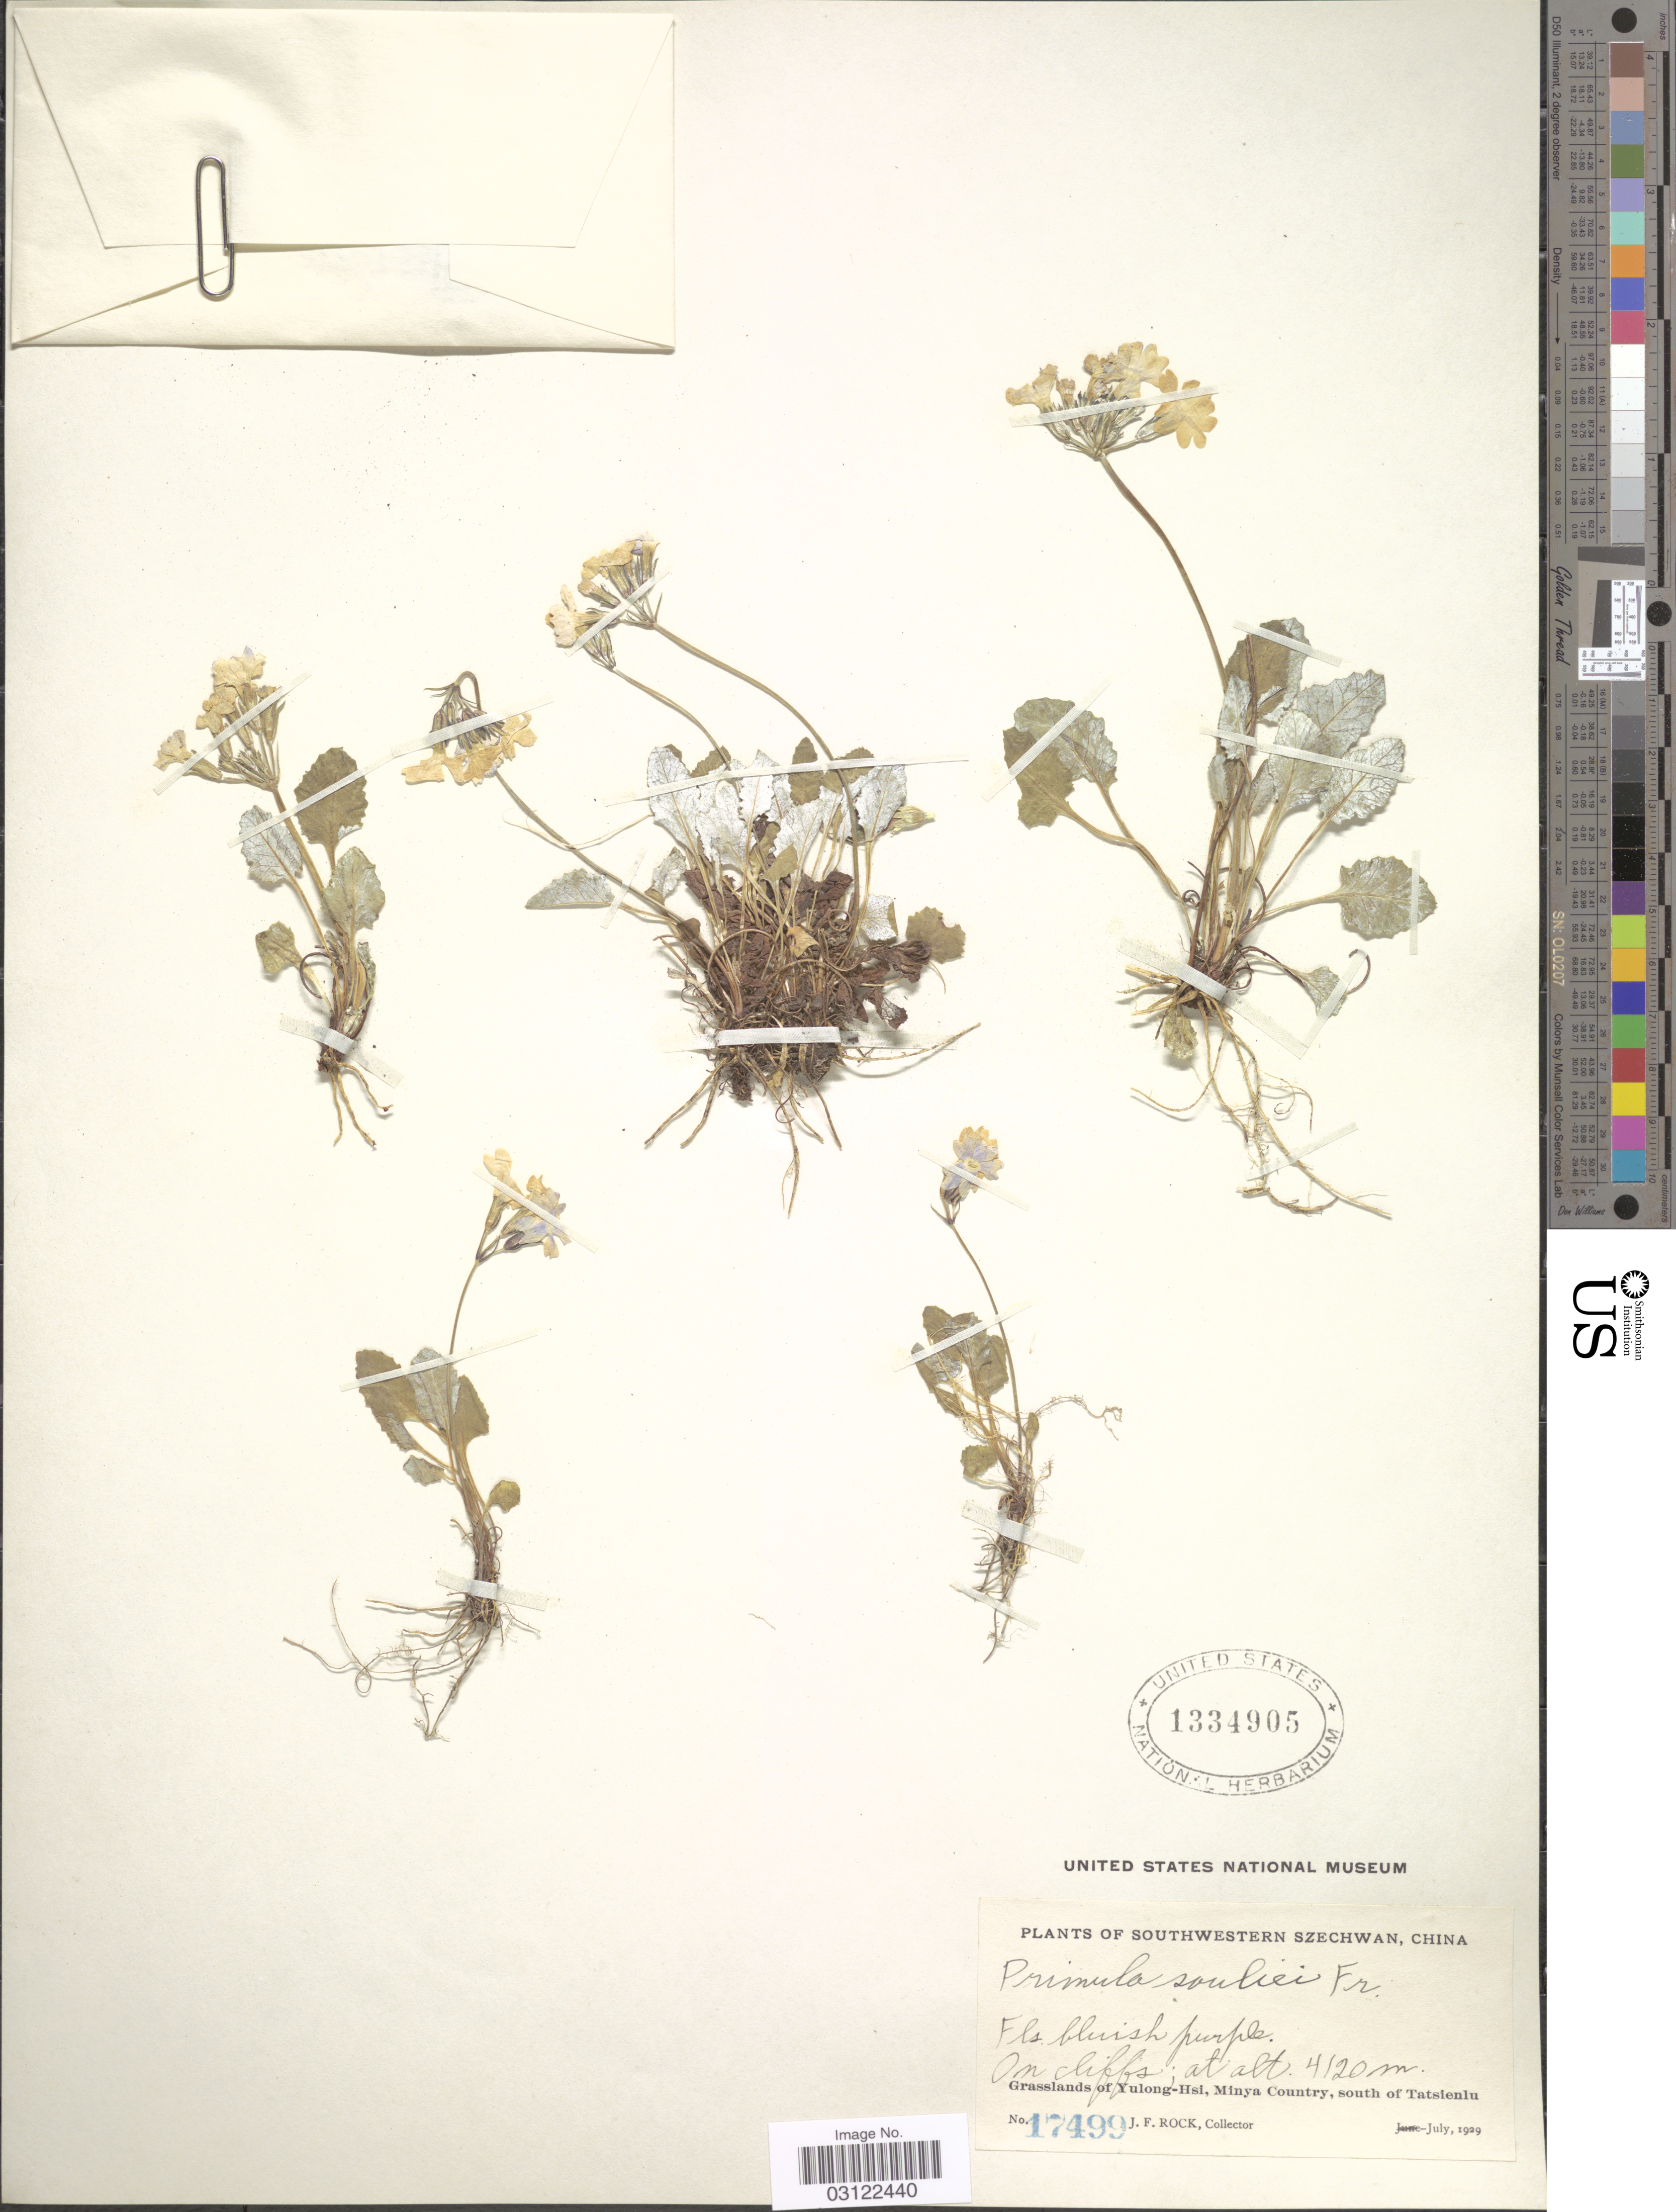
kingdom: Plantae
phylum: Tracheophyta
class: Magnoliopsida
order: Ericales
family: Primulaceae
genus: Primula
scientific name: Primula souliei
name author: Franch.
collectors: J. Rock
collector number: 17499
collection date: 1929-07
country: China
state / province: Sichuan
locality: Southwestern Szechwan. Grasslands of Yulong-Hsi, Minya Country, south of Tatsienlu.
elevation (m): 4120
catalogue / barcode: US 1334905